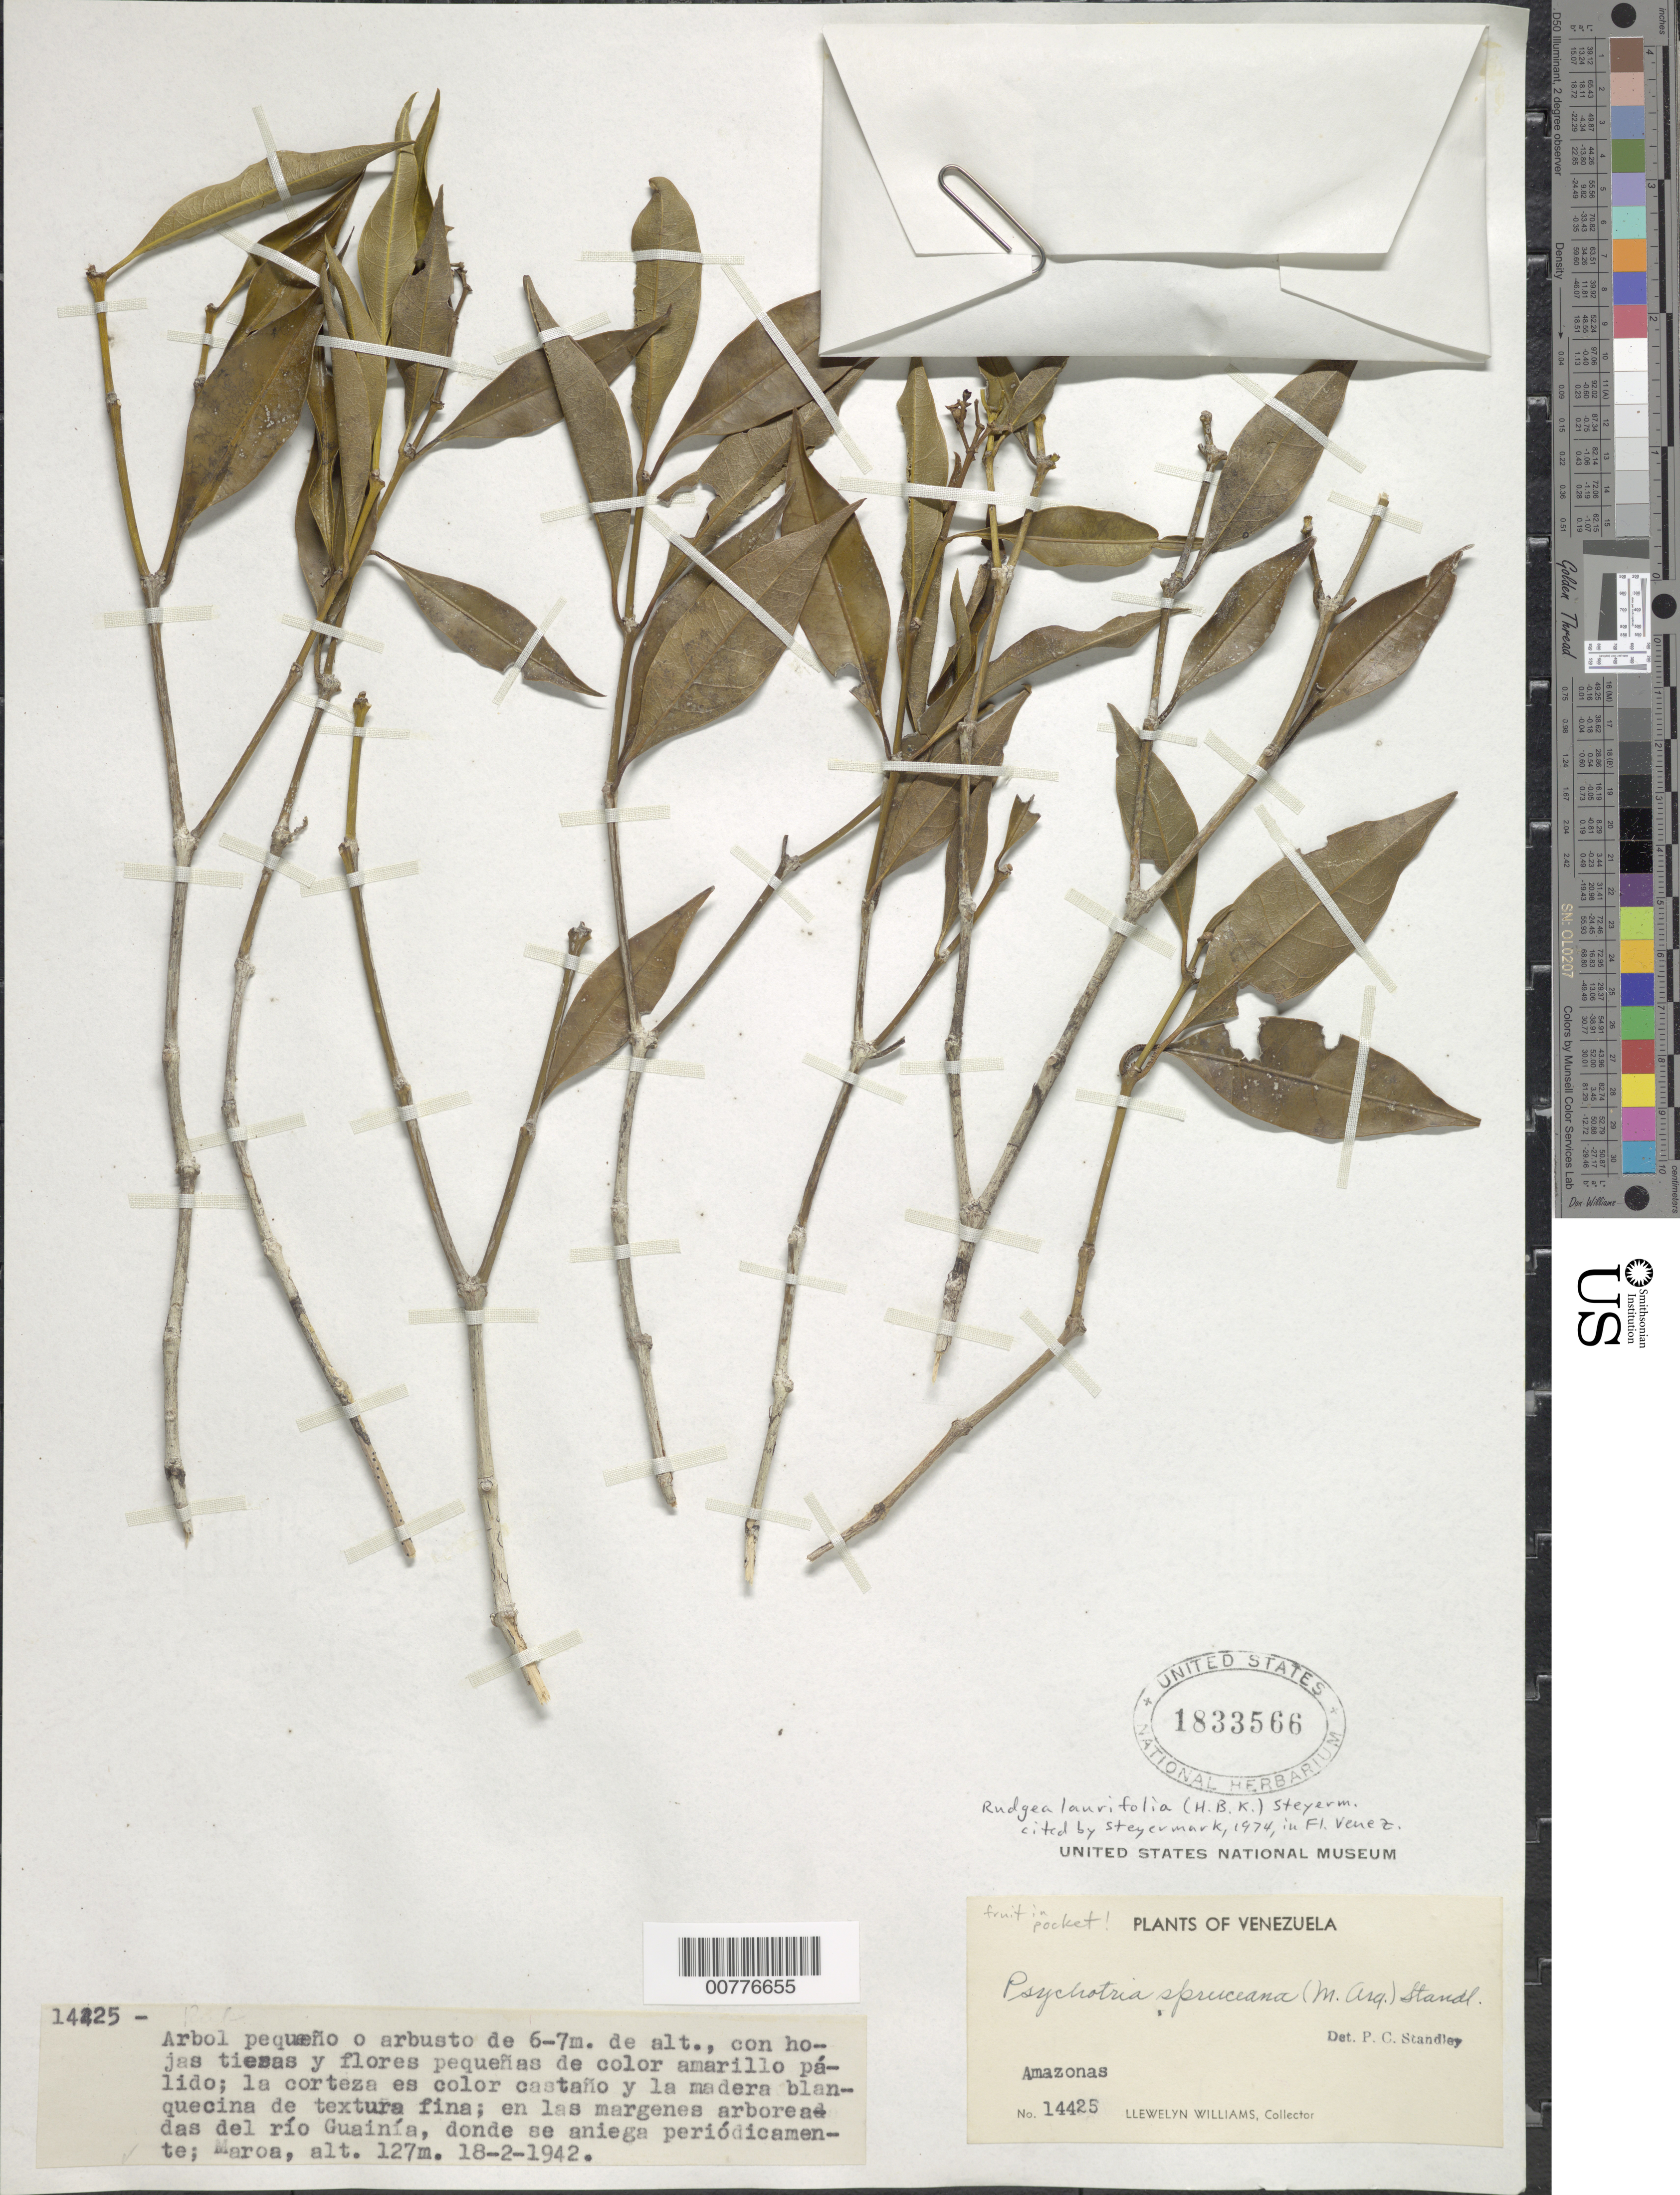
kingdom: Plantae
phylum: Tracheophyta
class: Magnoliopsida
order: Gentianales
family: Rubiaceae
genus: Rudgea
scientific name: Rudgea laurifolia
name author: (Kunth) Steyerm.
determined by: Steyermark, Julian A., (VEN)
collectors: Ll. Williams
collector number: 14425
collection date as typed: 18-Feb-42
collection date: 1942-02-18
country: Venezuela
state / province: Amazonas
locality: Maroa, Río Guainía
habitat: Margens arboreadas del río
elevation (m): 127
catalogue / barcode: US 1833566